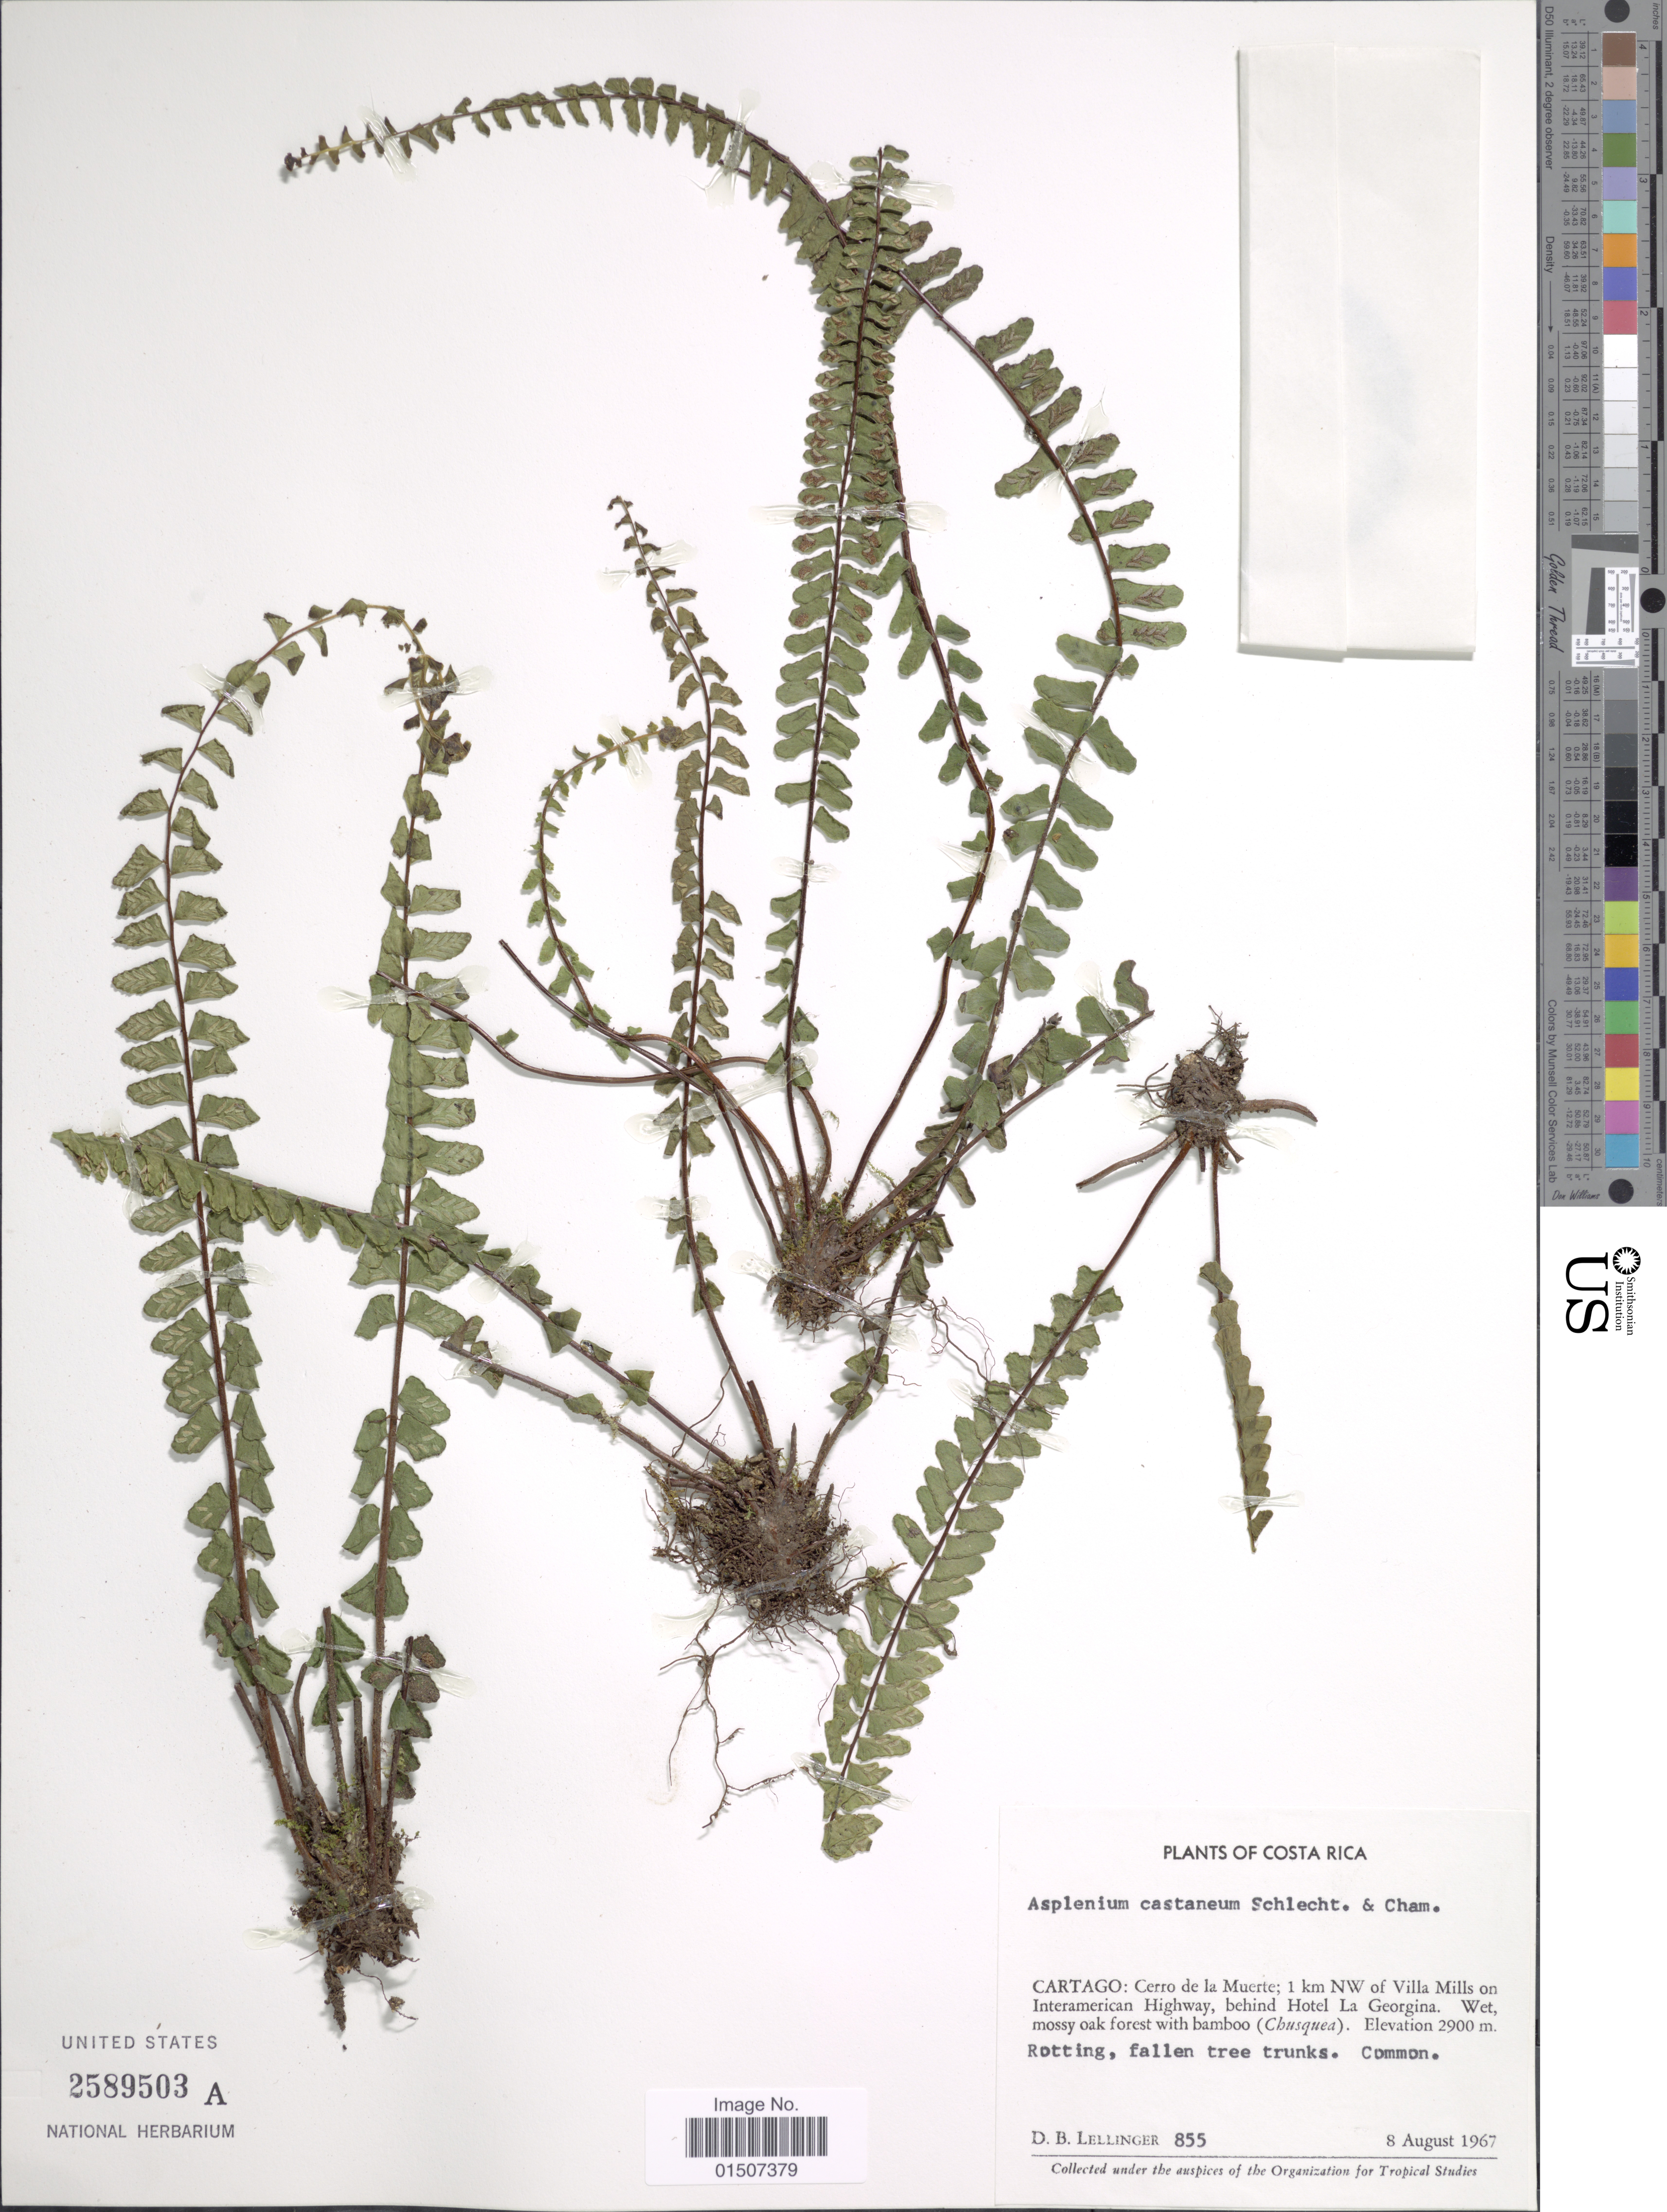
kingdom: Plantae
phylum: Tracheophyta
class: Polypodiopsida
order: Polypodiales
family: Aspleniaceae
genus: Asplenium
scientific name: Asplenium polyphyllum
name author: Bertol.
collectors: D. B. Lellinger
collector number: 855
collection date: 1967-08-08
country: Costa Rica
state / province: Cartago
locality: Cerro de la Muerte; 1 km NW of Villa Mills on Interamerican Highway, behind Hotel La Georgina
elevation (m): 2900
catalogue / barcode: US 2589503A